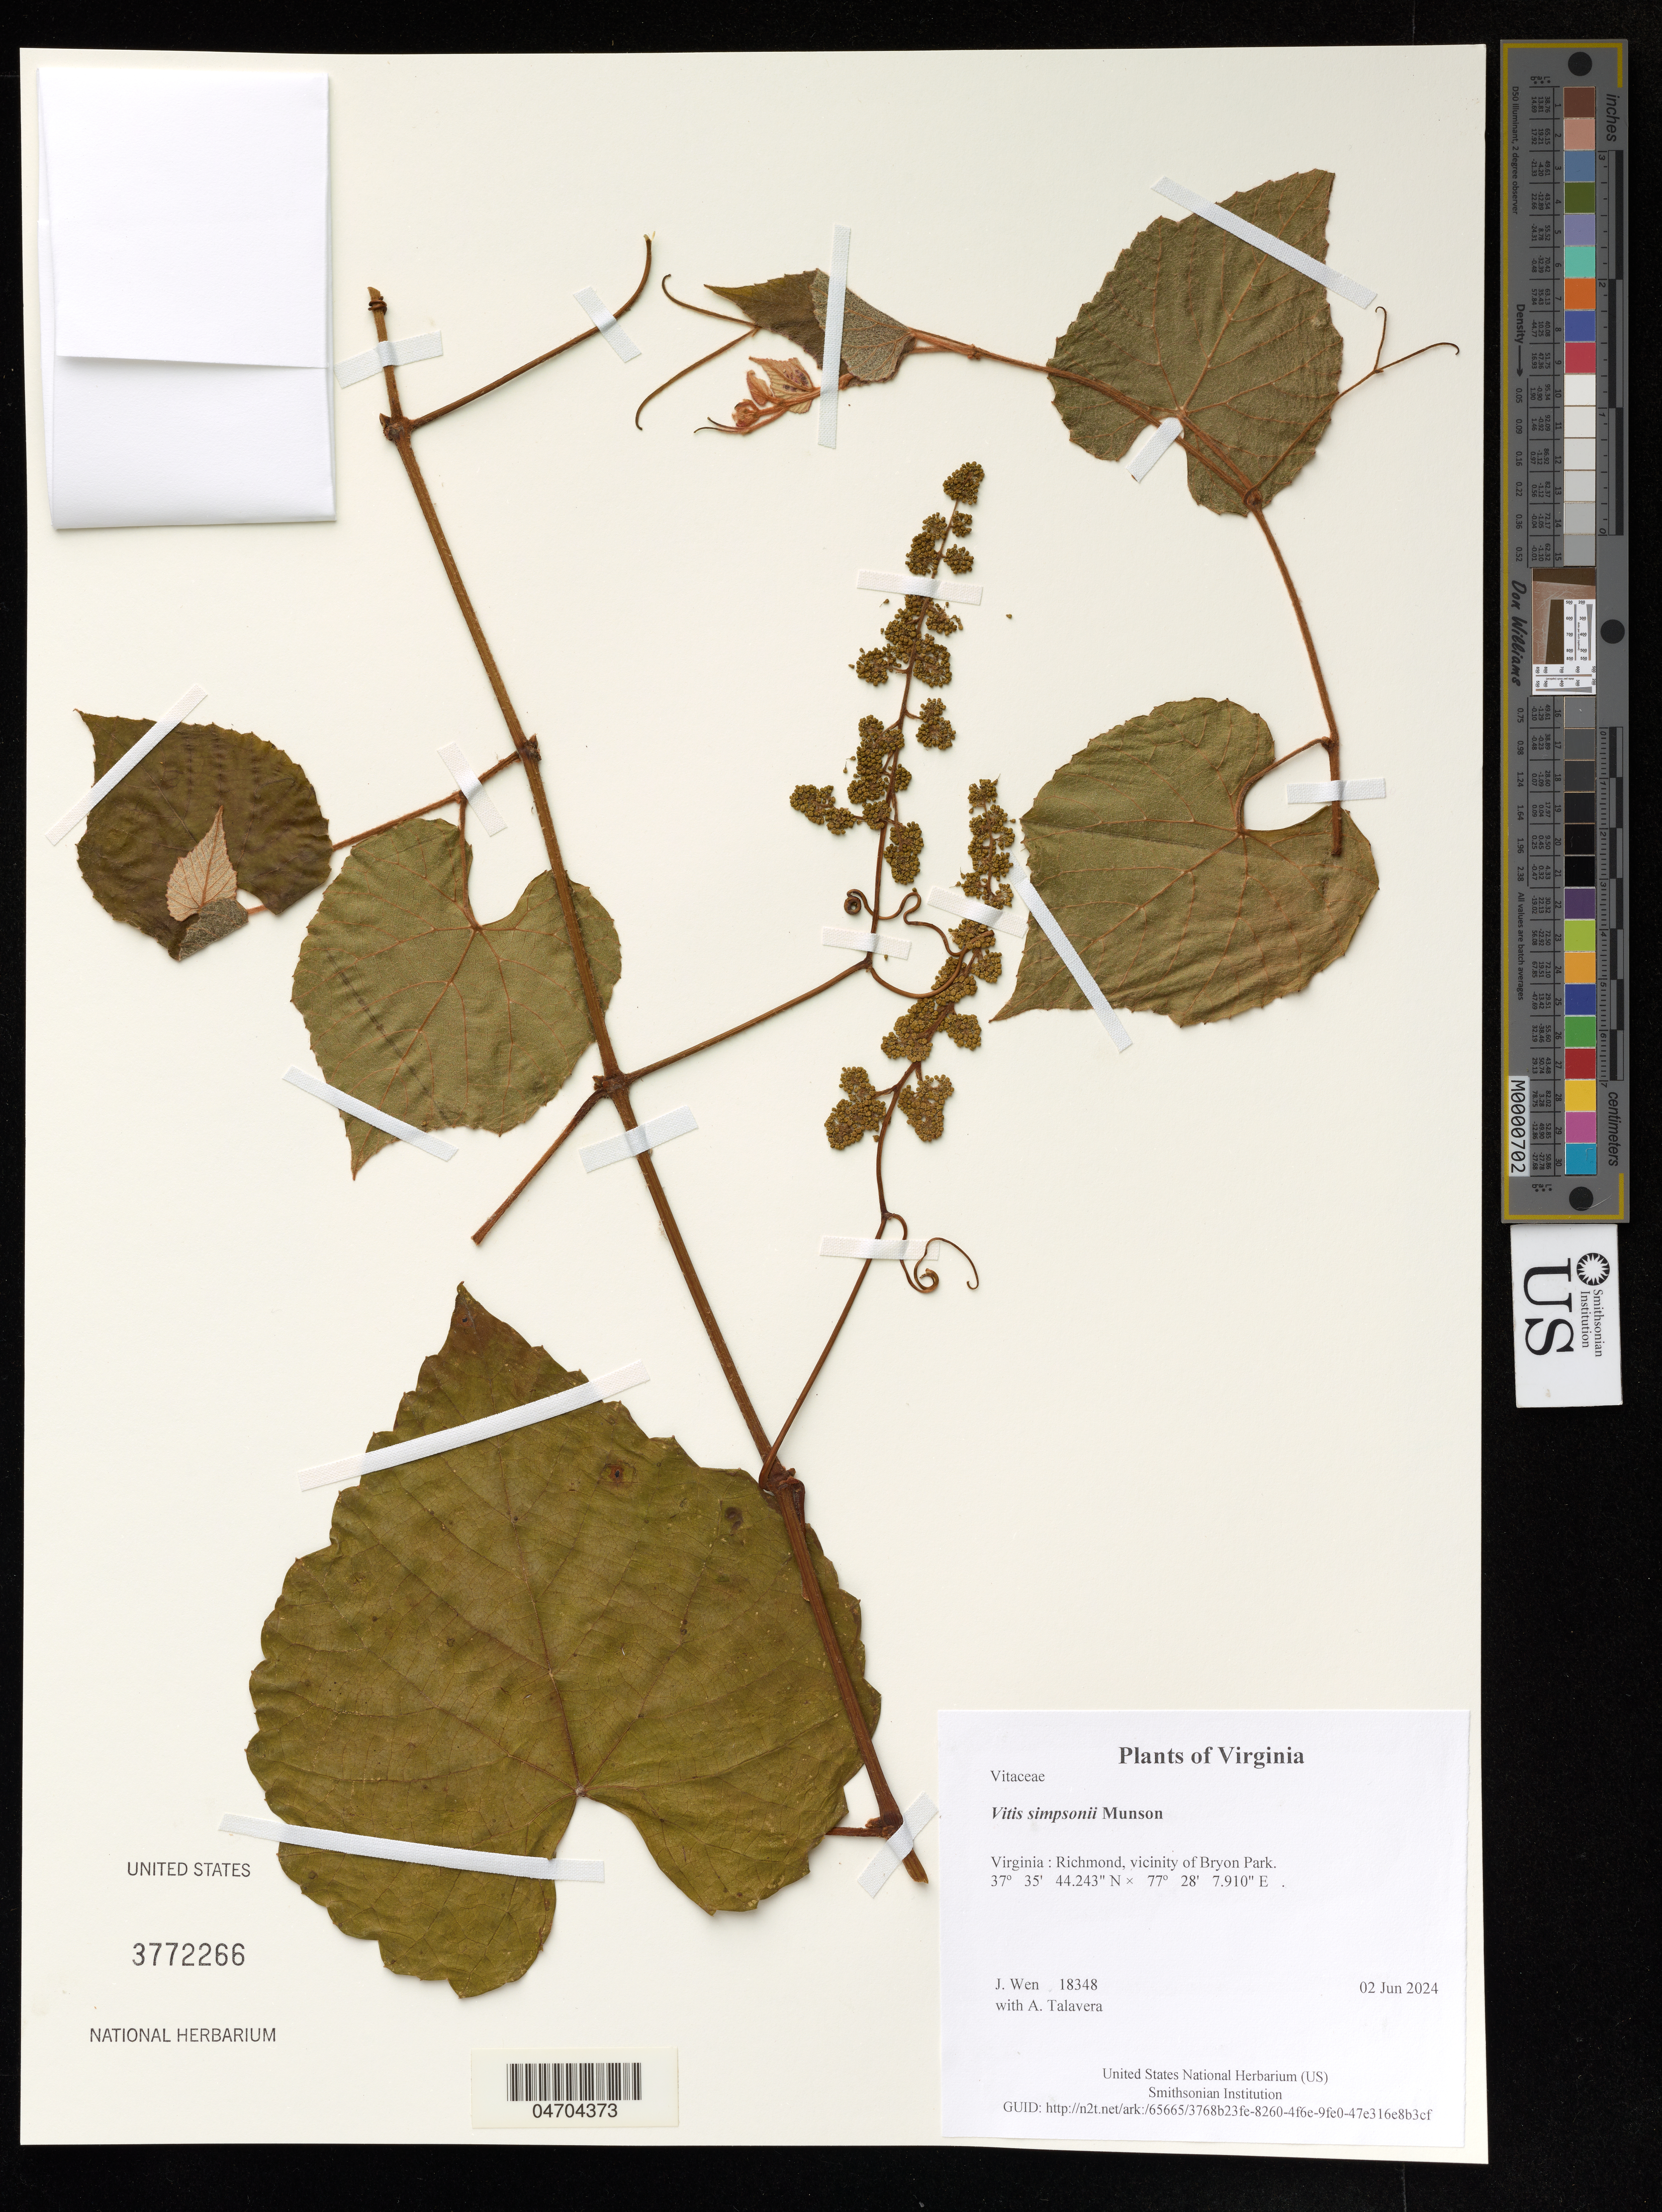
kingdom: Plantae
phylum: Tracheophyta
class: Magnoliopsida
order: Vitales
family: Vitaceae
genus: Vitis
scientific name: Vitis simpsonii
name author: Munson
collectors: J. Wen & A. Talavera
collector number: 18348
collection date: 2024-06-02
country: United States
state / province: Virginia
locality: Richmond, vicinity of Bryon Park.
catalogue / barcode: US 3772266